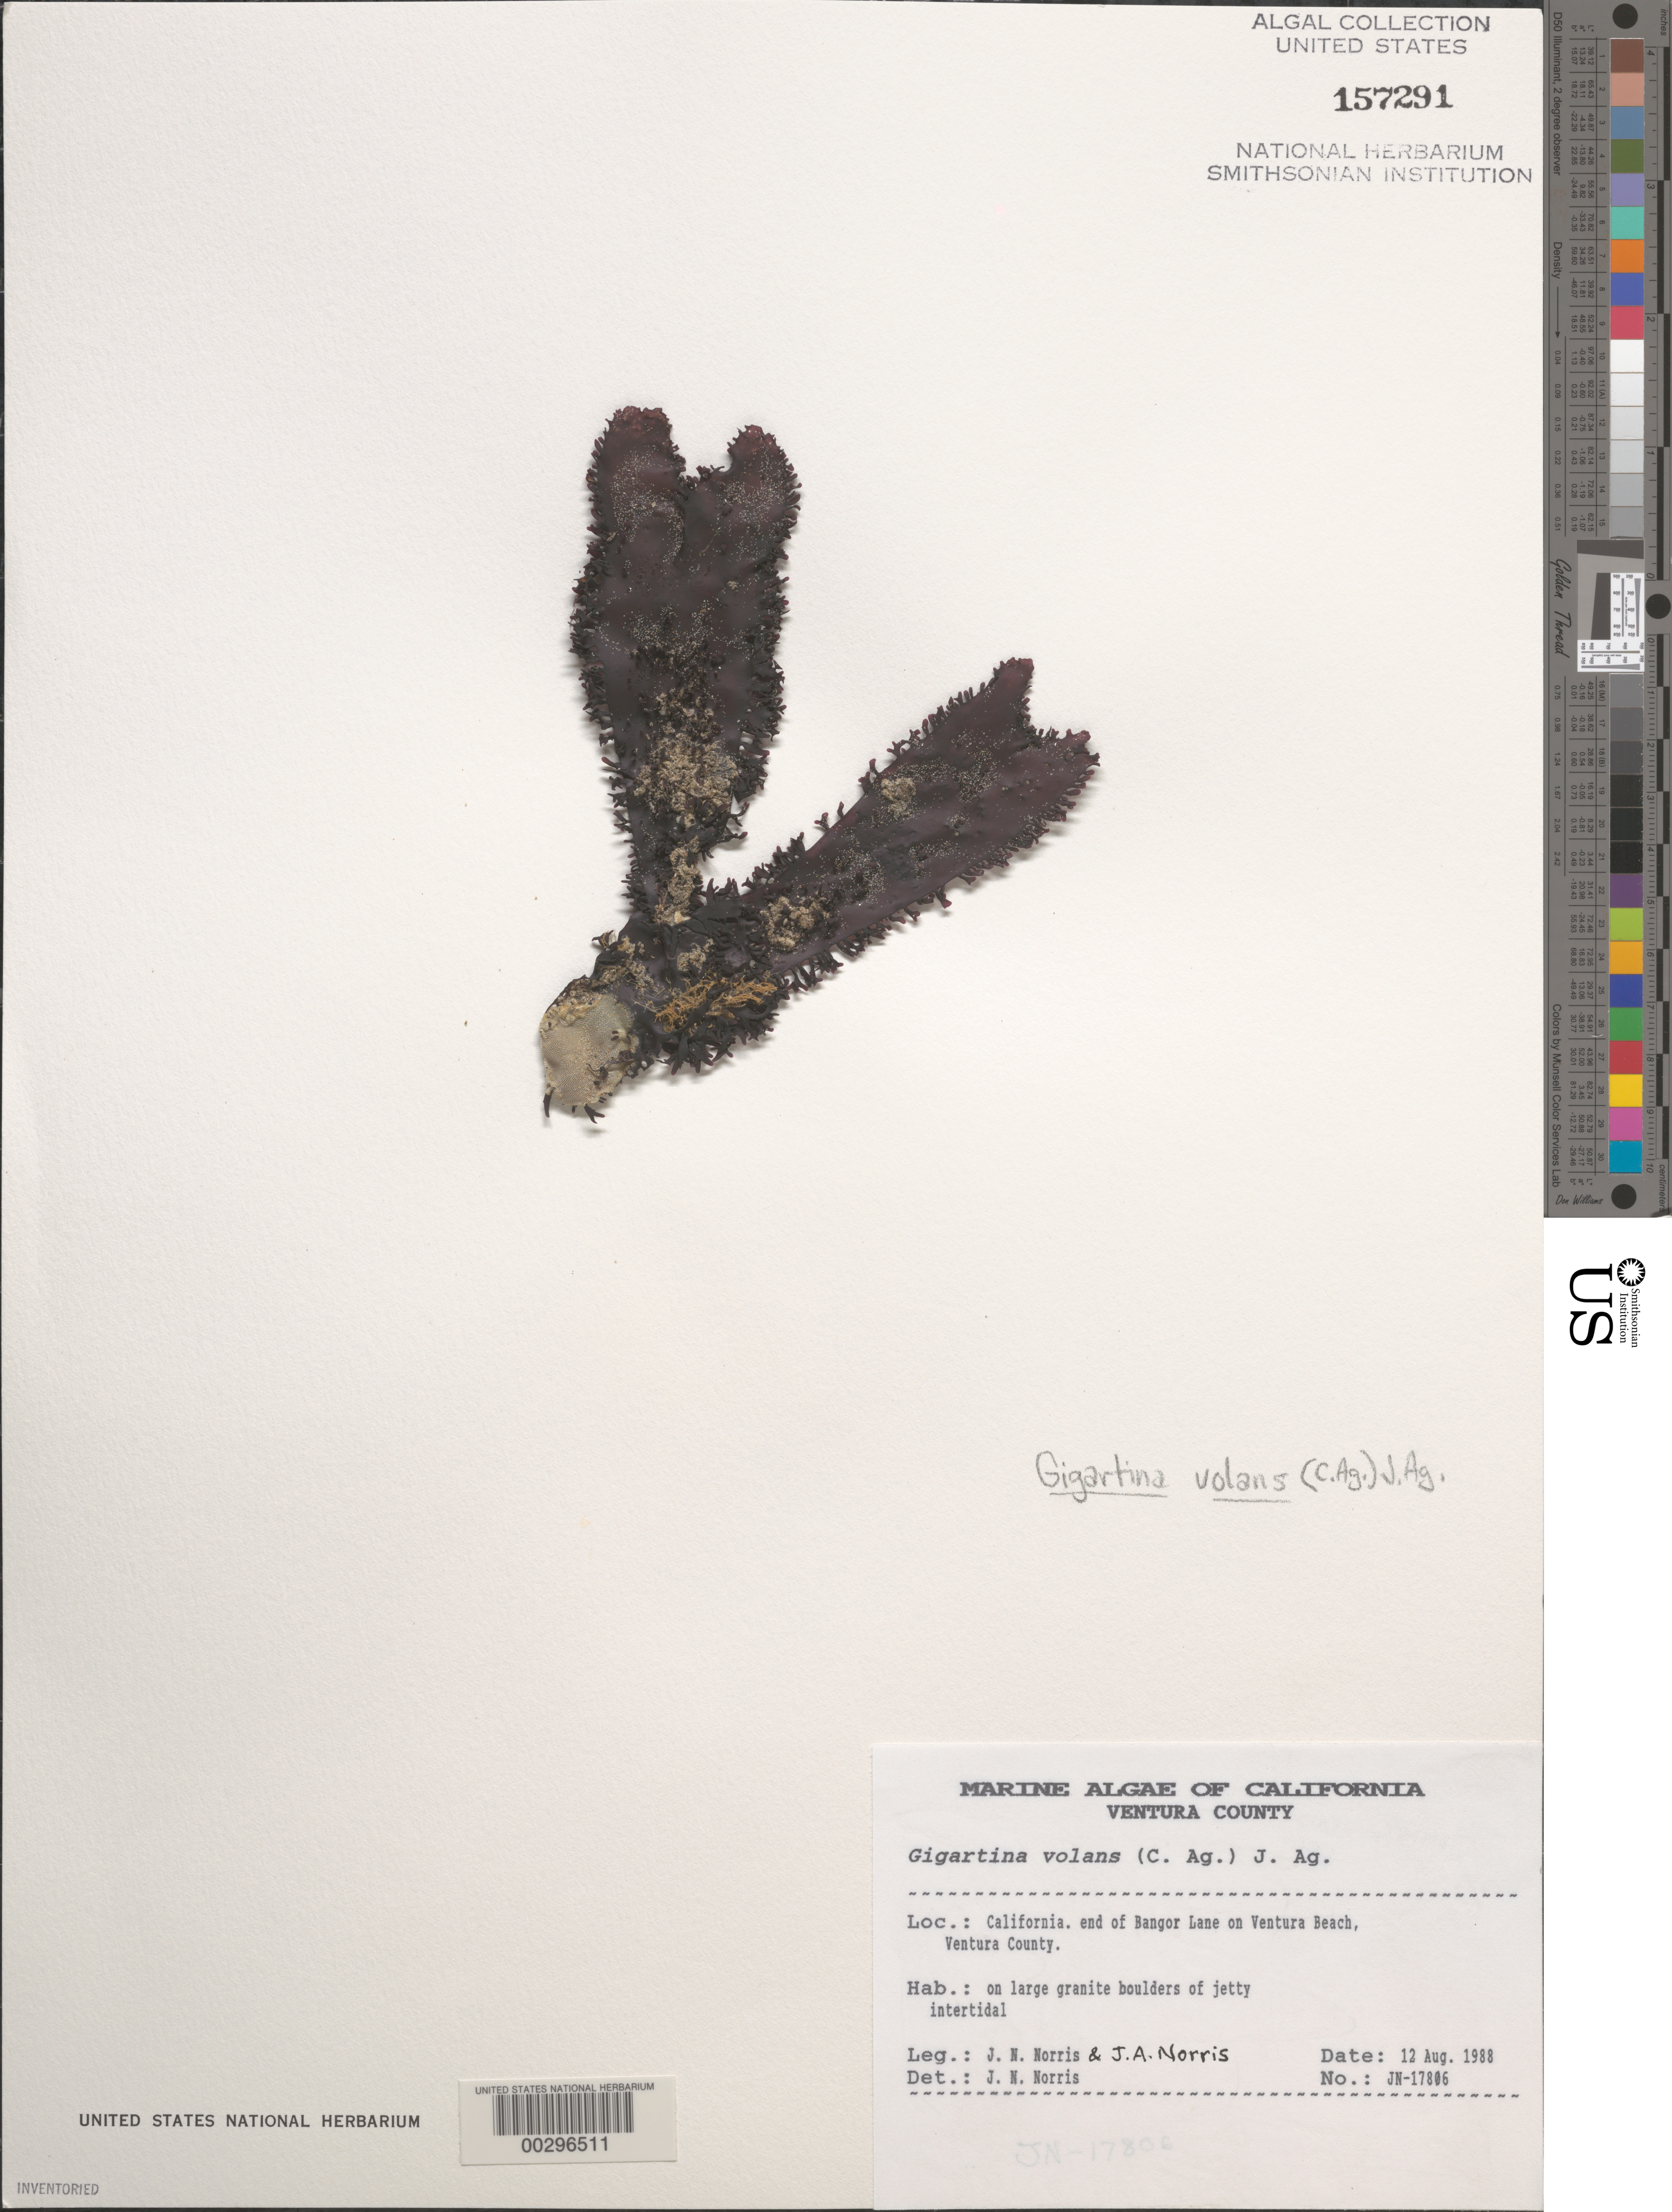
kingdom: Plantae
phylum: Rhodophyta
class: Florideophyceae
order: Gigartinales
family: Gigartinaceae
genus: Mazzaella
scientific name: Mazzaella volans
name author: (C. Agardh) Fredericq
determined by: Algae name updating Project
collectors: J. N. Norris & J. A. Norris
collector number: JN-17806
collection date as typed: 12 Aug 1988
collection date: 1988-08-12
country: United States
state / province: California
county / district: Ventura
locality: Ventura Beach, end of Bangor Lane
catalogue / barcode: US 157291